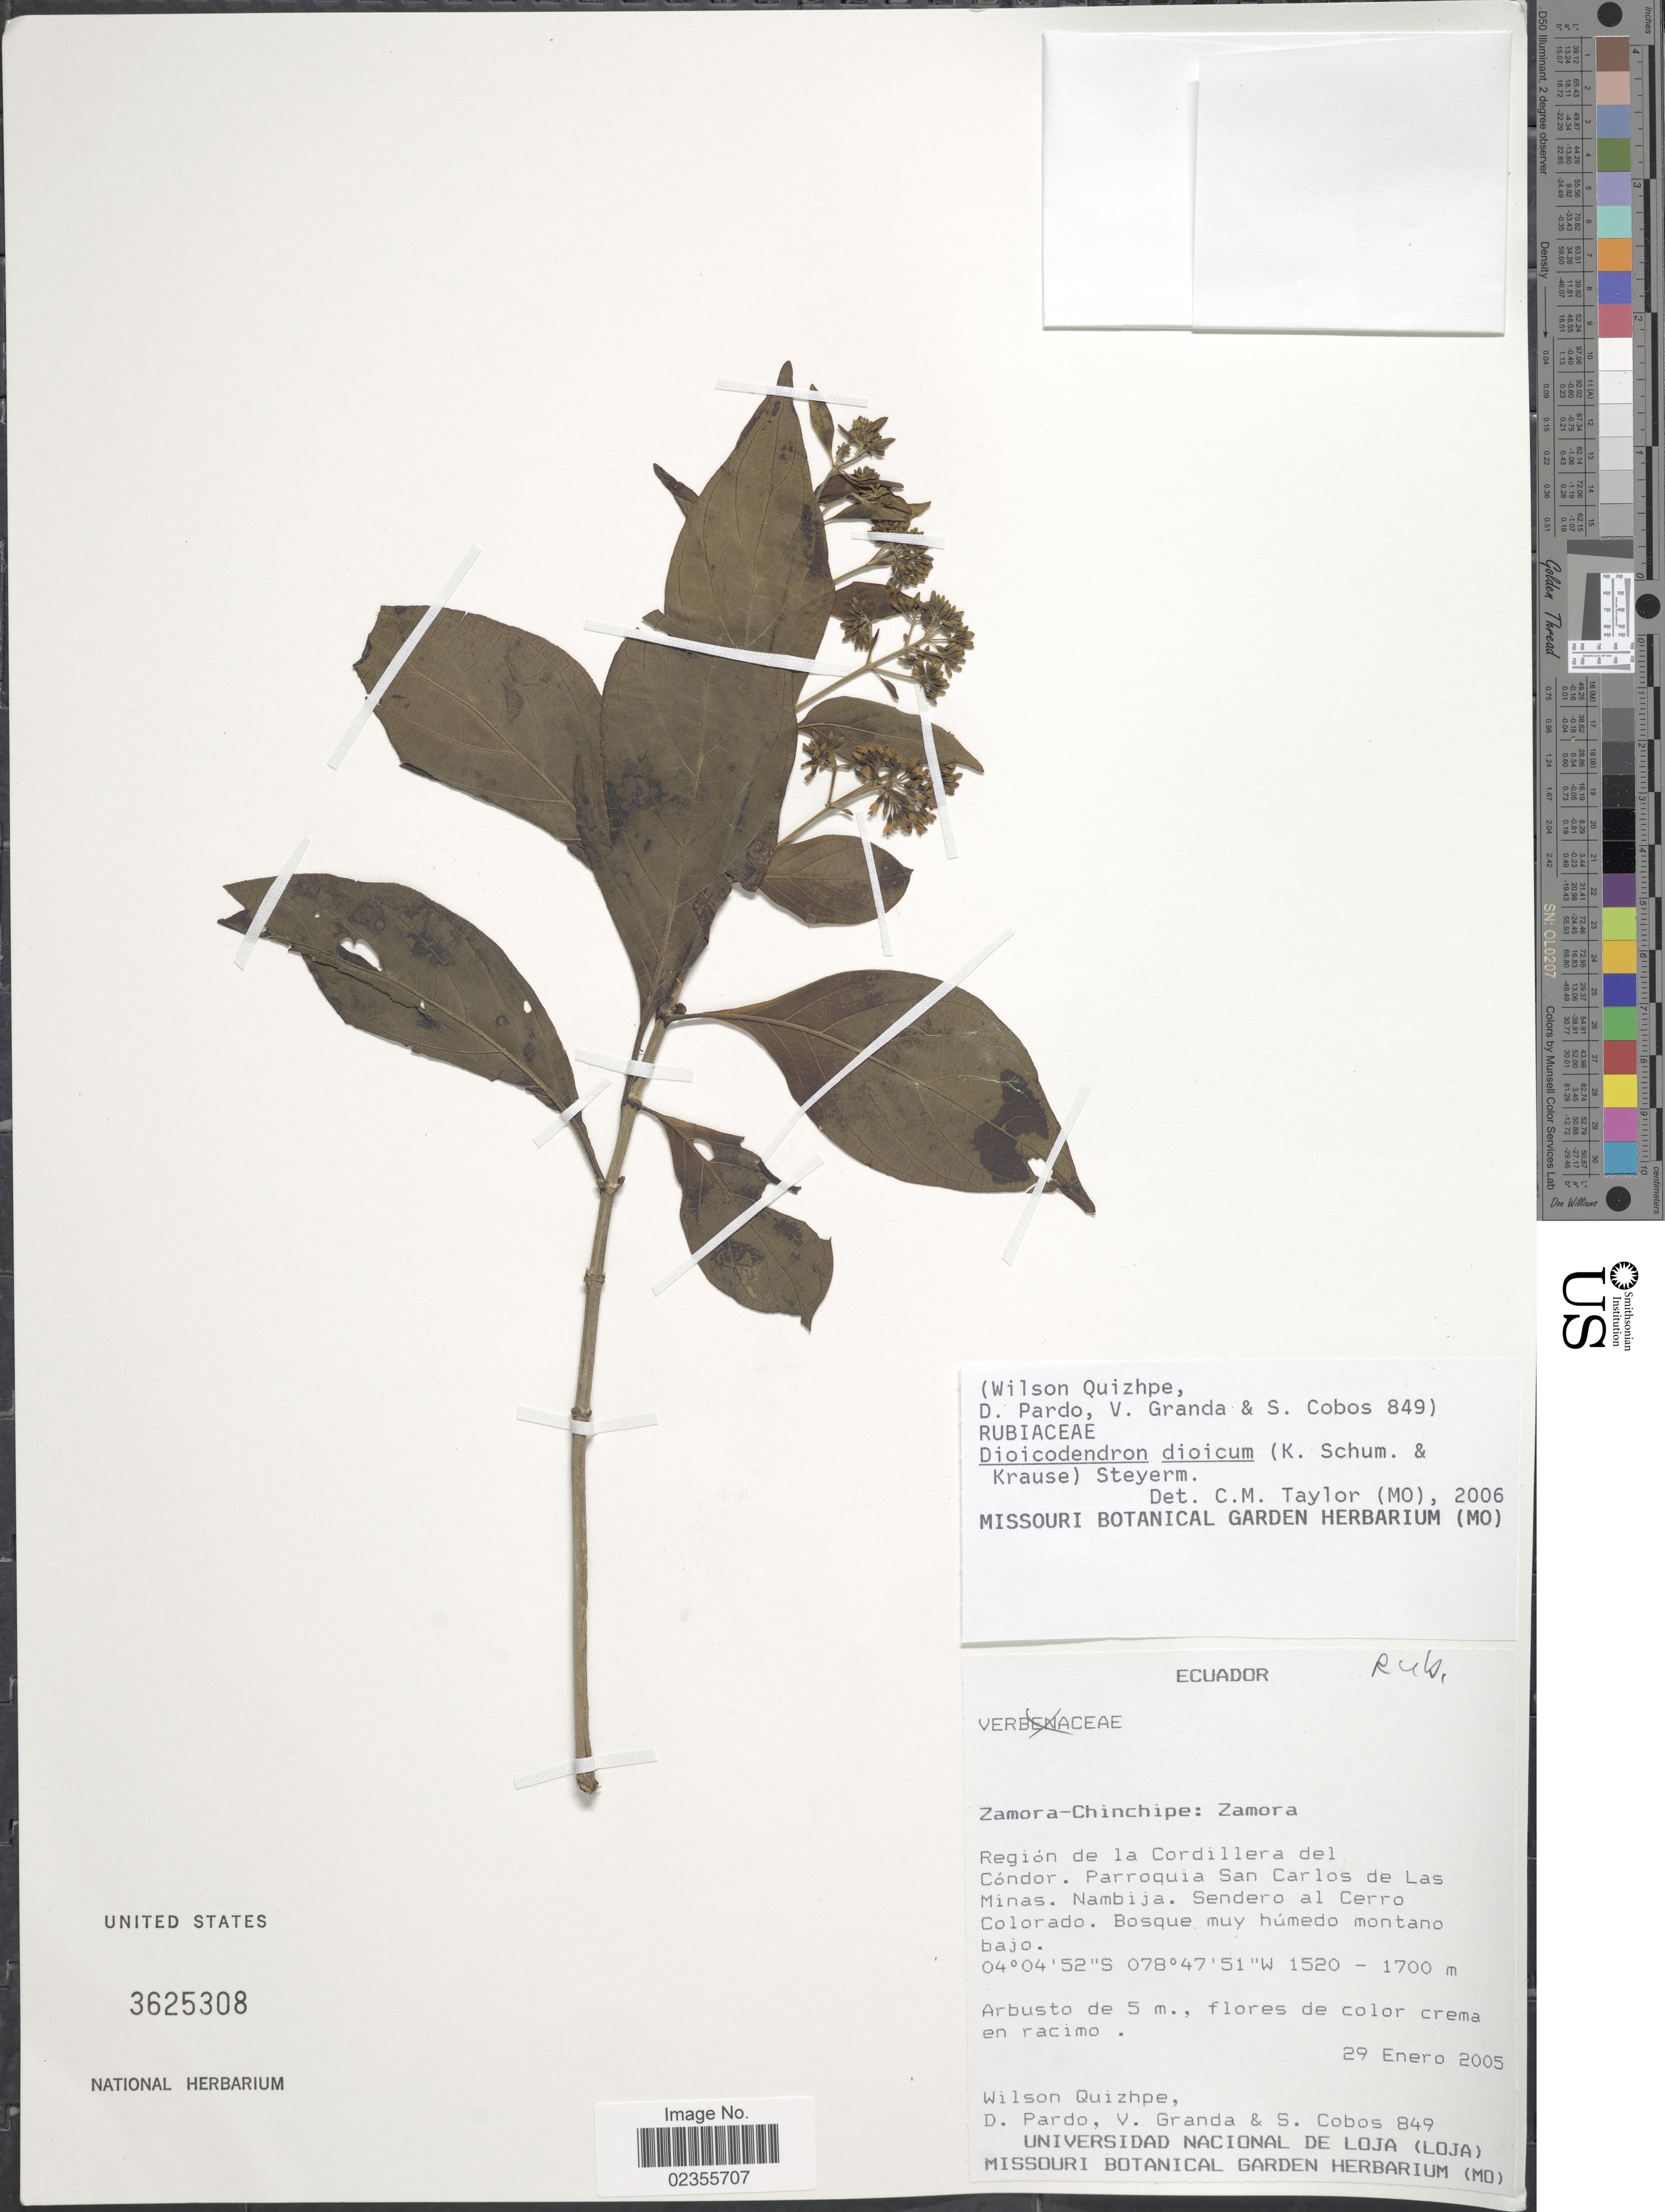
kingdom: Plantae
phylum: Tracheophyta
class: Magnoliopsida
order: Gentianales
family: Rubiaceae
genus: Dioicodendron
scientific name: Dioicodendron dioicum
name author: (K. Schum. & Krause) Steyerm.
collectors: W. Quizhpe, D. Pardo, V. Granda & S. Cobos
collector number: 849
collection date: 2005-01-29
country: Ecuador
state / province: Zamora-Chinchipe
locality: Zamora, Region de la Cordillera del Condor, Parroquia San Carlos de Las Minas, Nambija, Sendera al Cerro Colorado.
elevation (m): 1520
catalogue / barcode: US 3625308